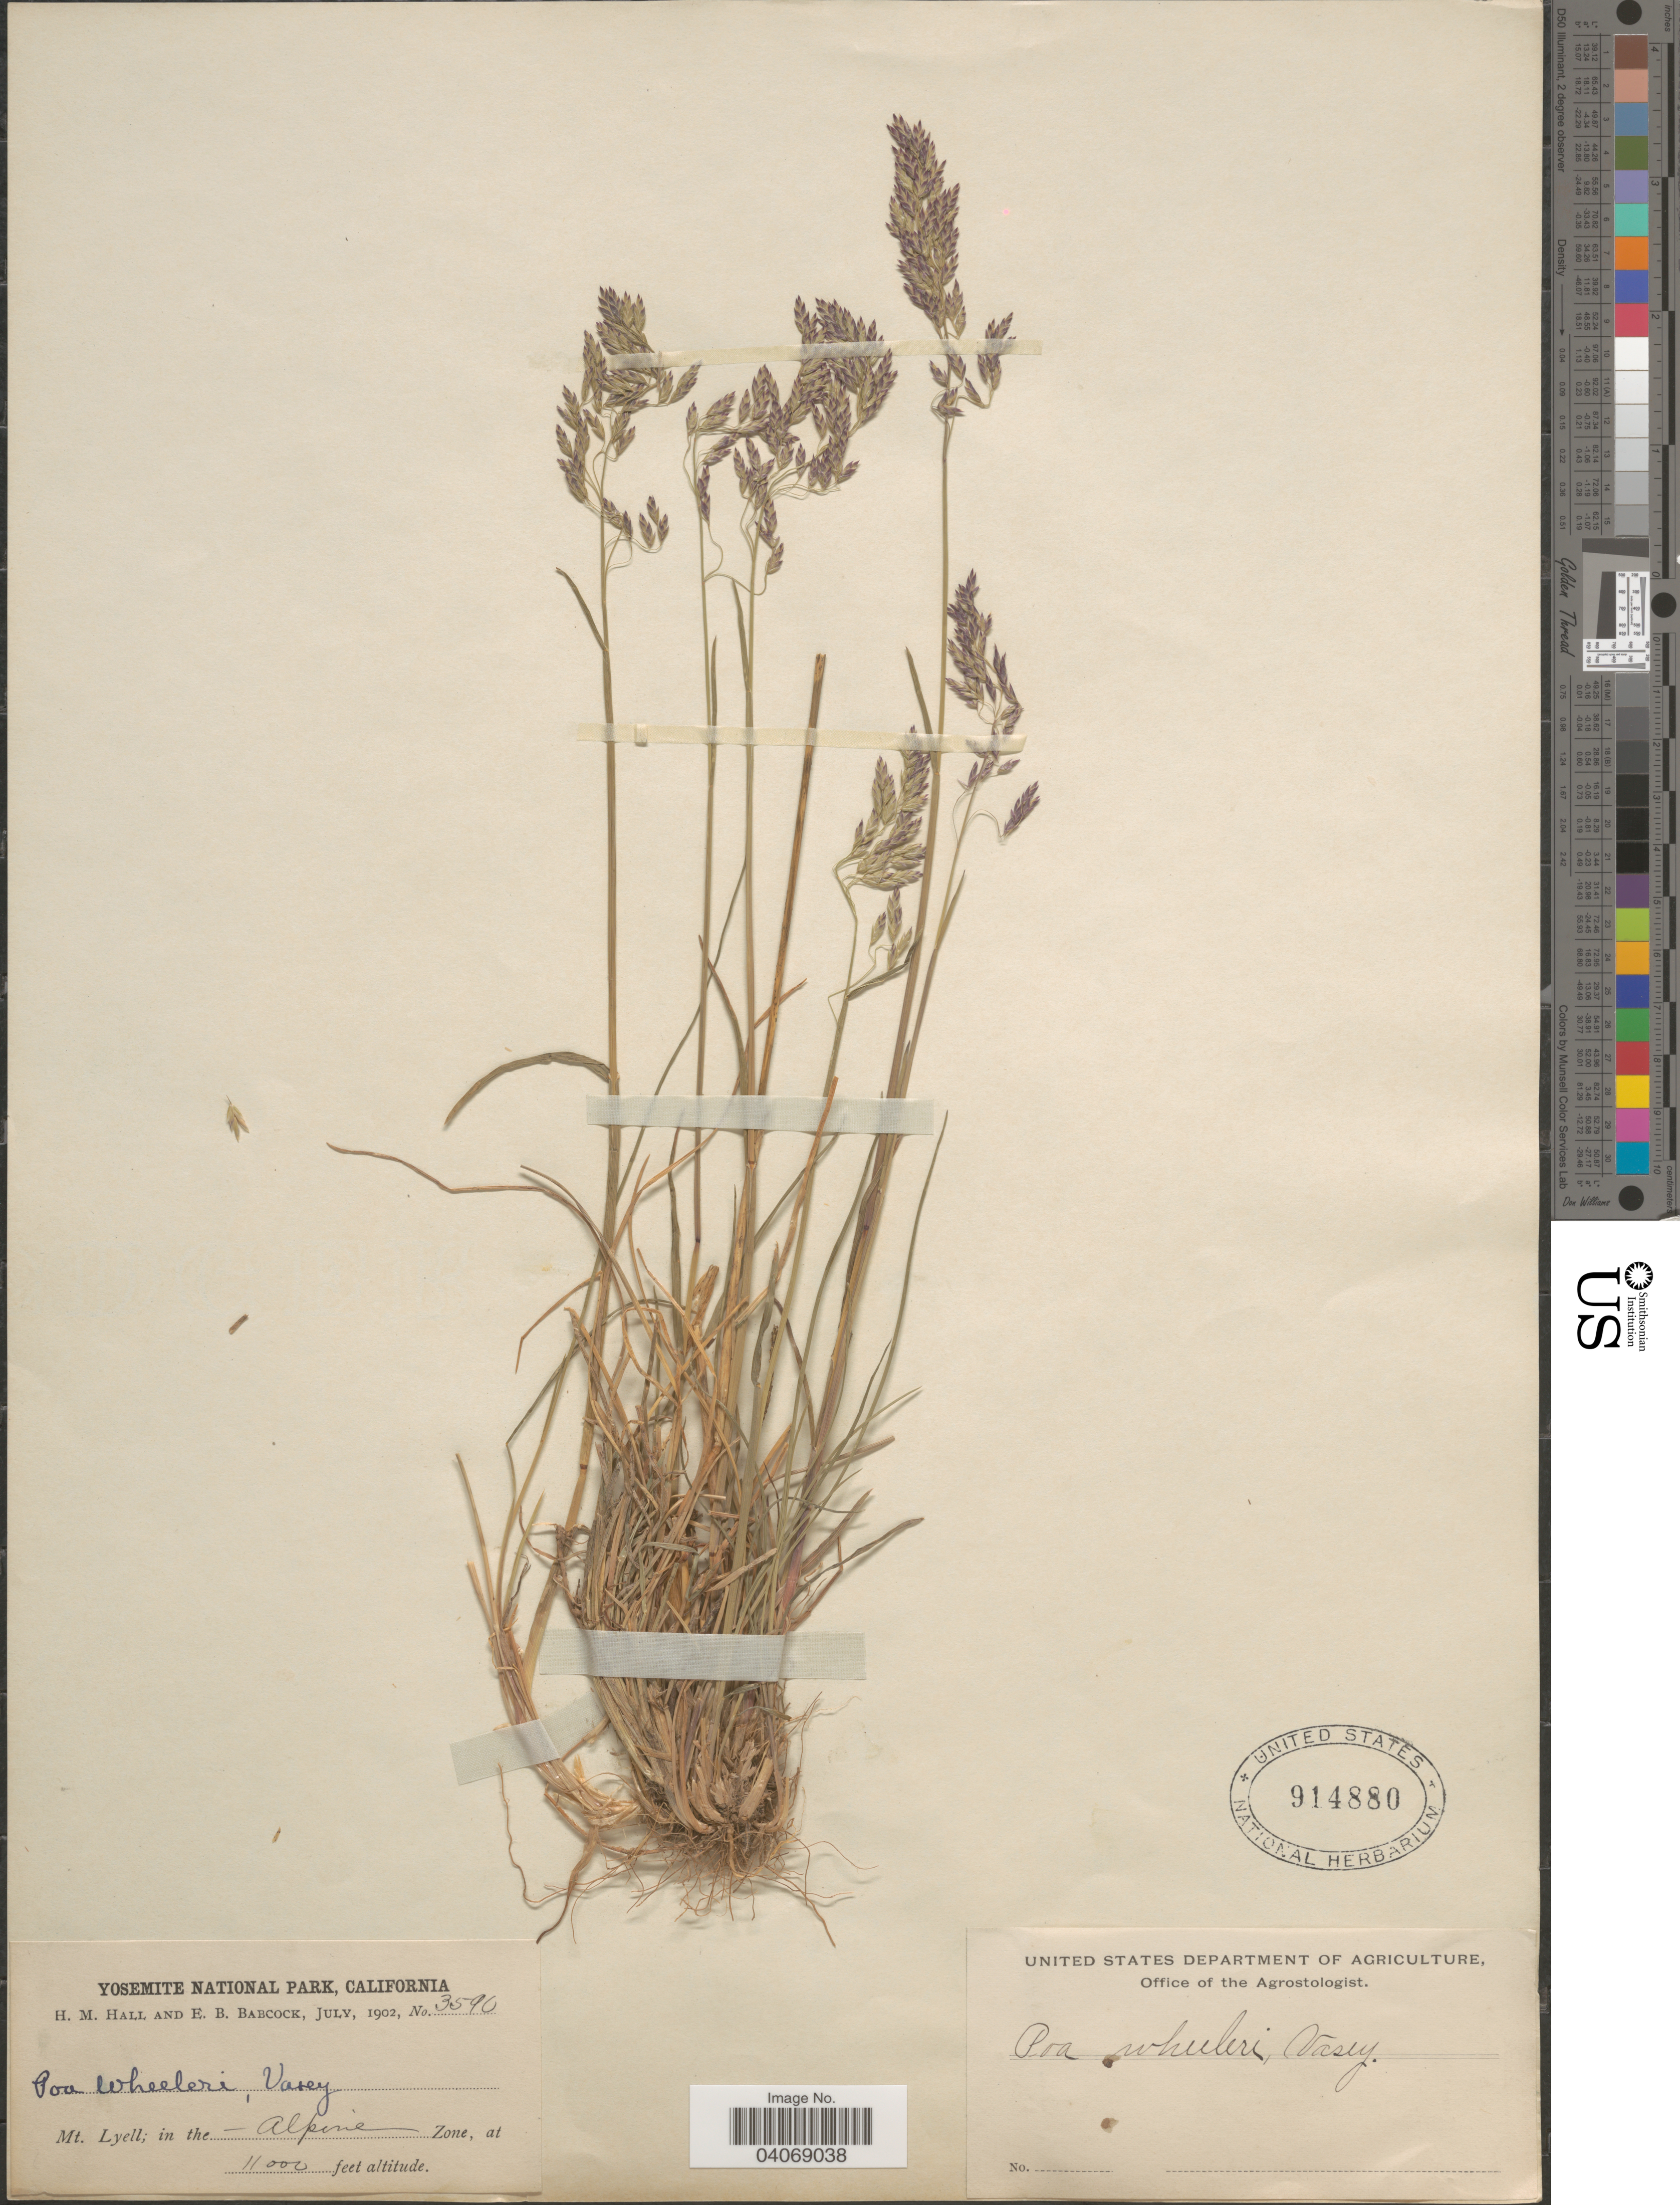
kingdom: Plantae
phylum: Tracheophyta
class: Liliopsida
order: Poales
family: Poaceae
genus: Poa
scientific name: Poa wheeleri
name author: Vasey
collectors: H. M. Hall & E. B. Babcock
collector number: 3590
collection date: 1902-07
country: United States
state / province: California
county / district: Mariposa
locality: Yosemite National Park. Mt. Lyell; in the Alpine Zone.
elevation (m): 3353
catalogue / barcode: US 914880